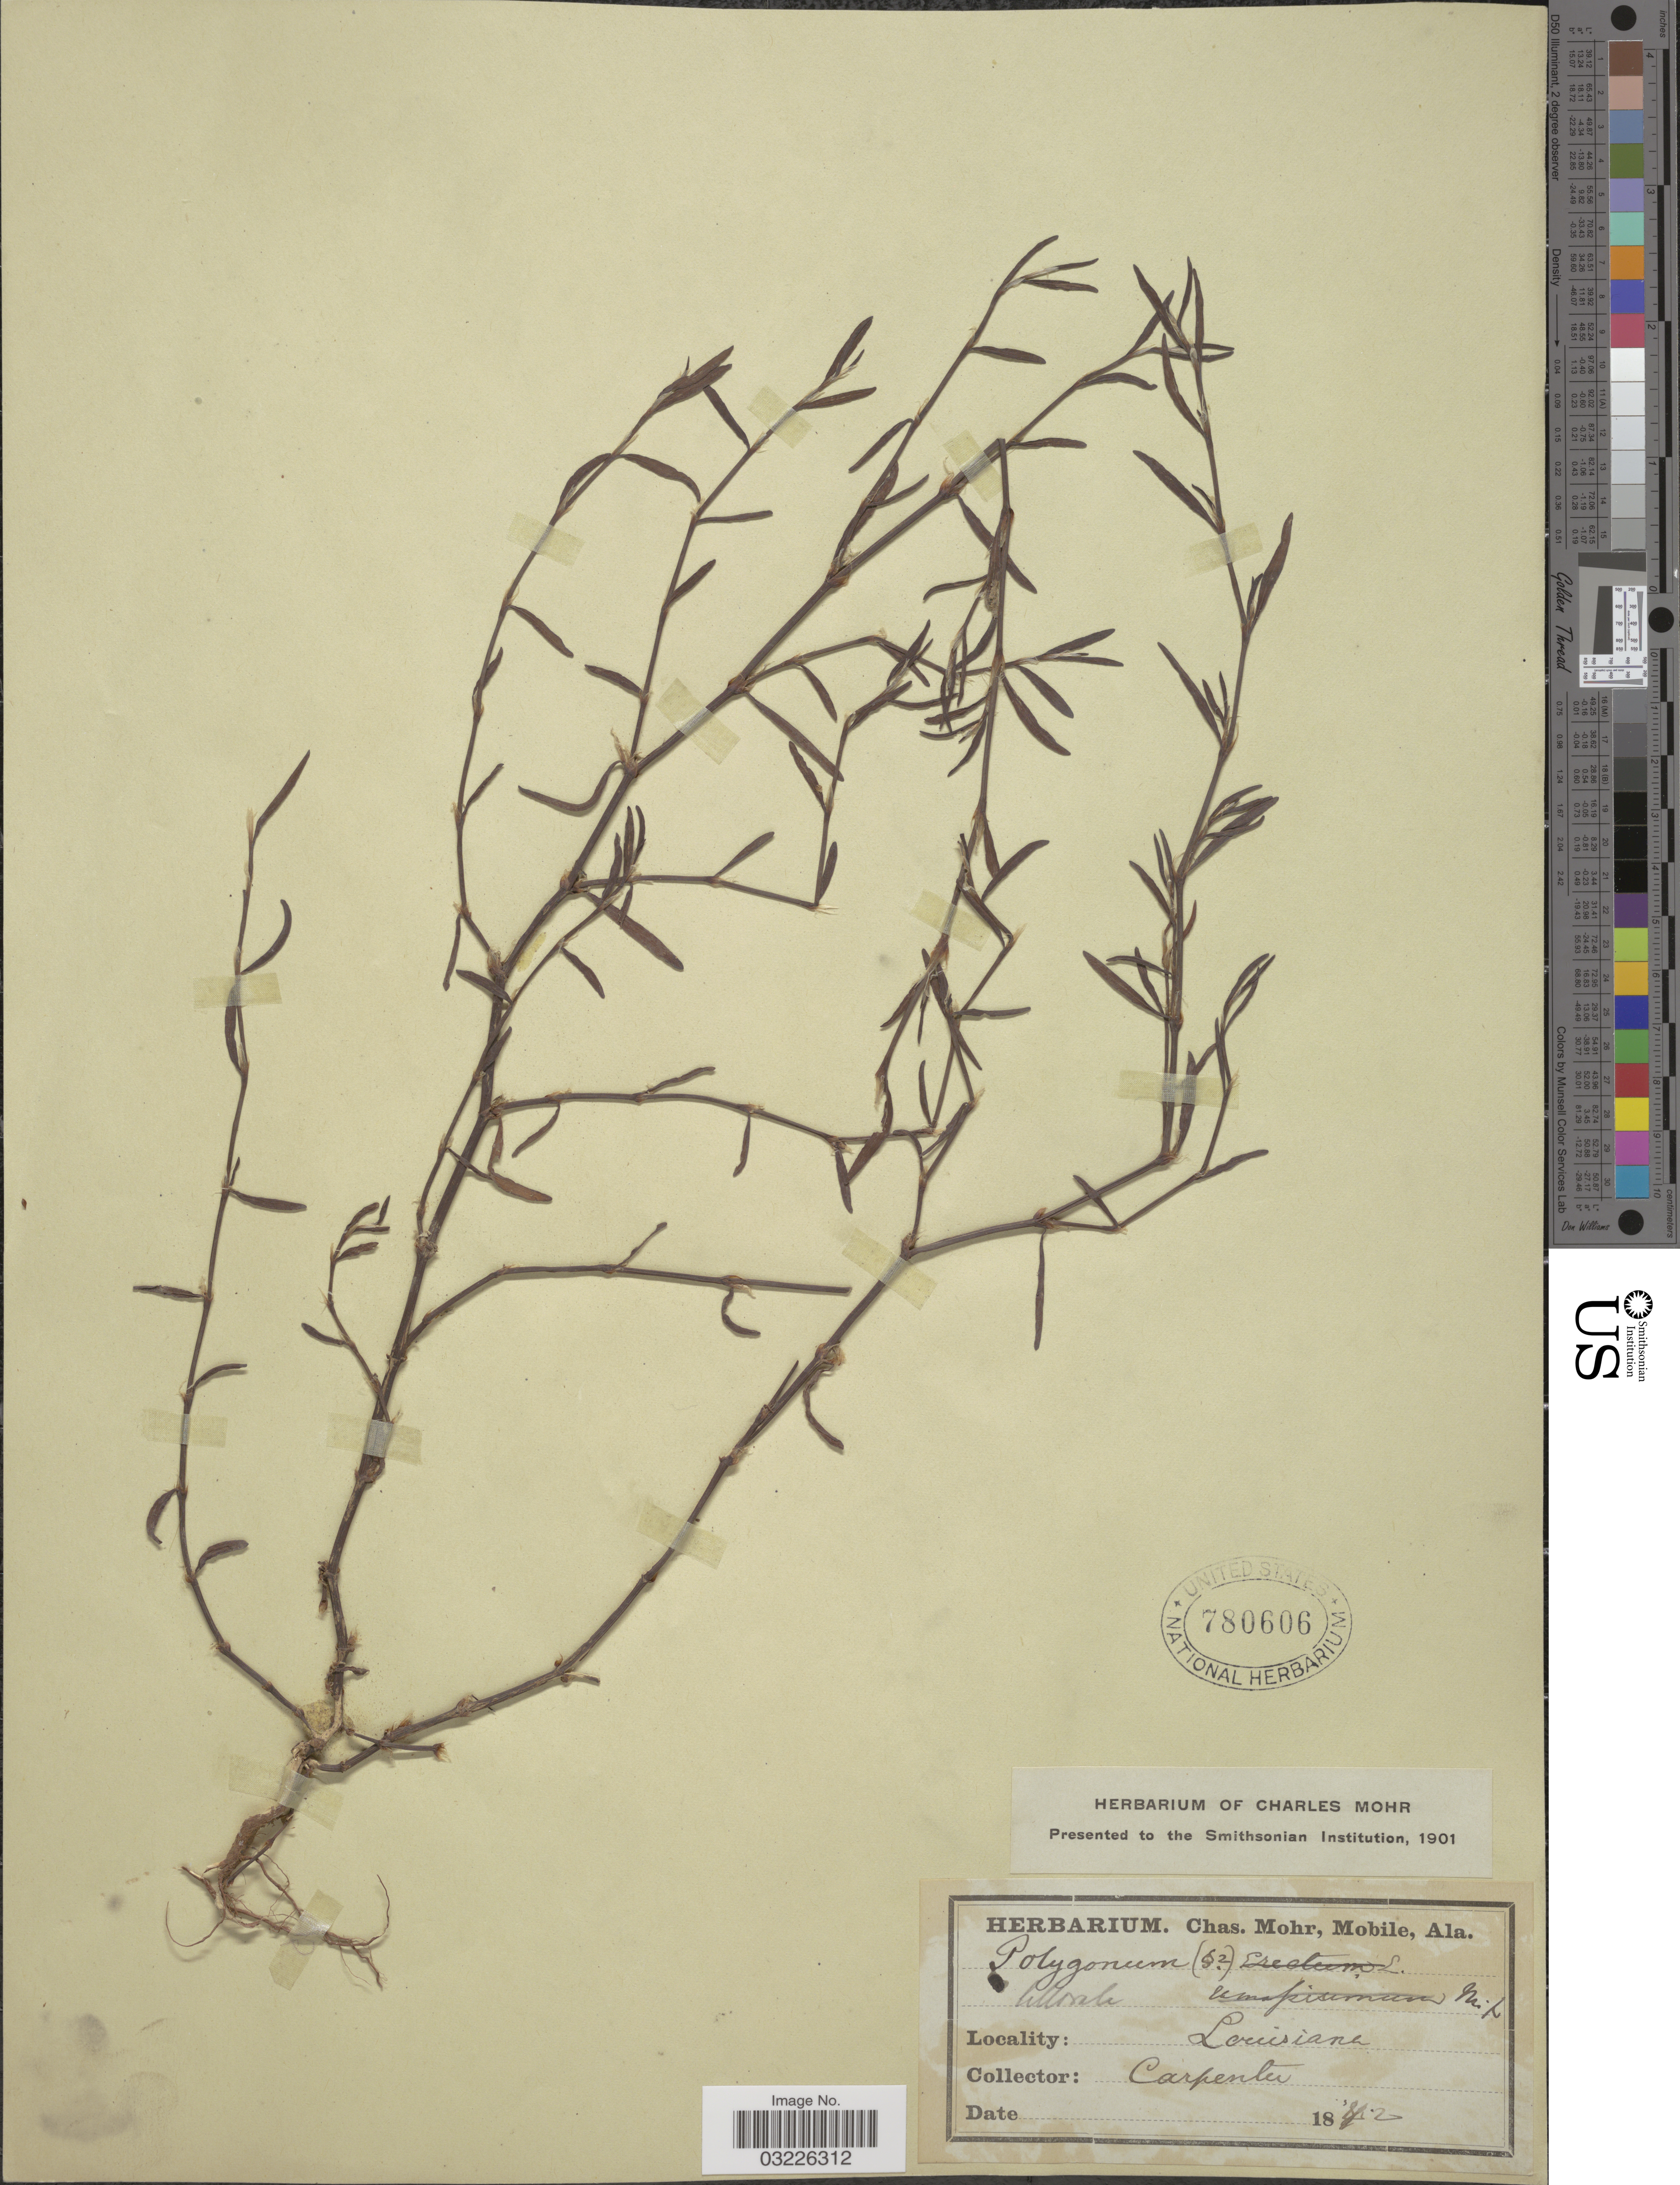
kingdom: Plantae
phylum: Tracheophyta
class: Magnoliopsida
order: Caryophyllales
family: Polygonaceae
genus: Polygonum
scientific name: Polygonum sp.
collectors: -. Carpenter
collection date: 1872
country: United States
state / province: Louisiana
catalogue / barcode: US 780606